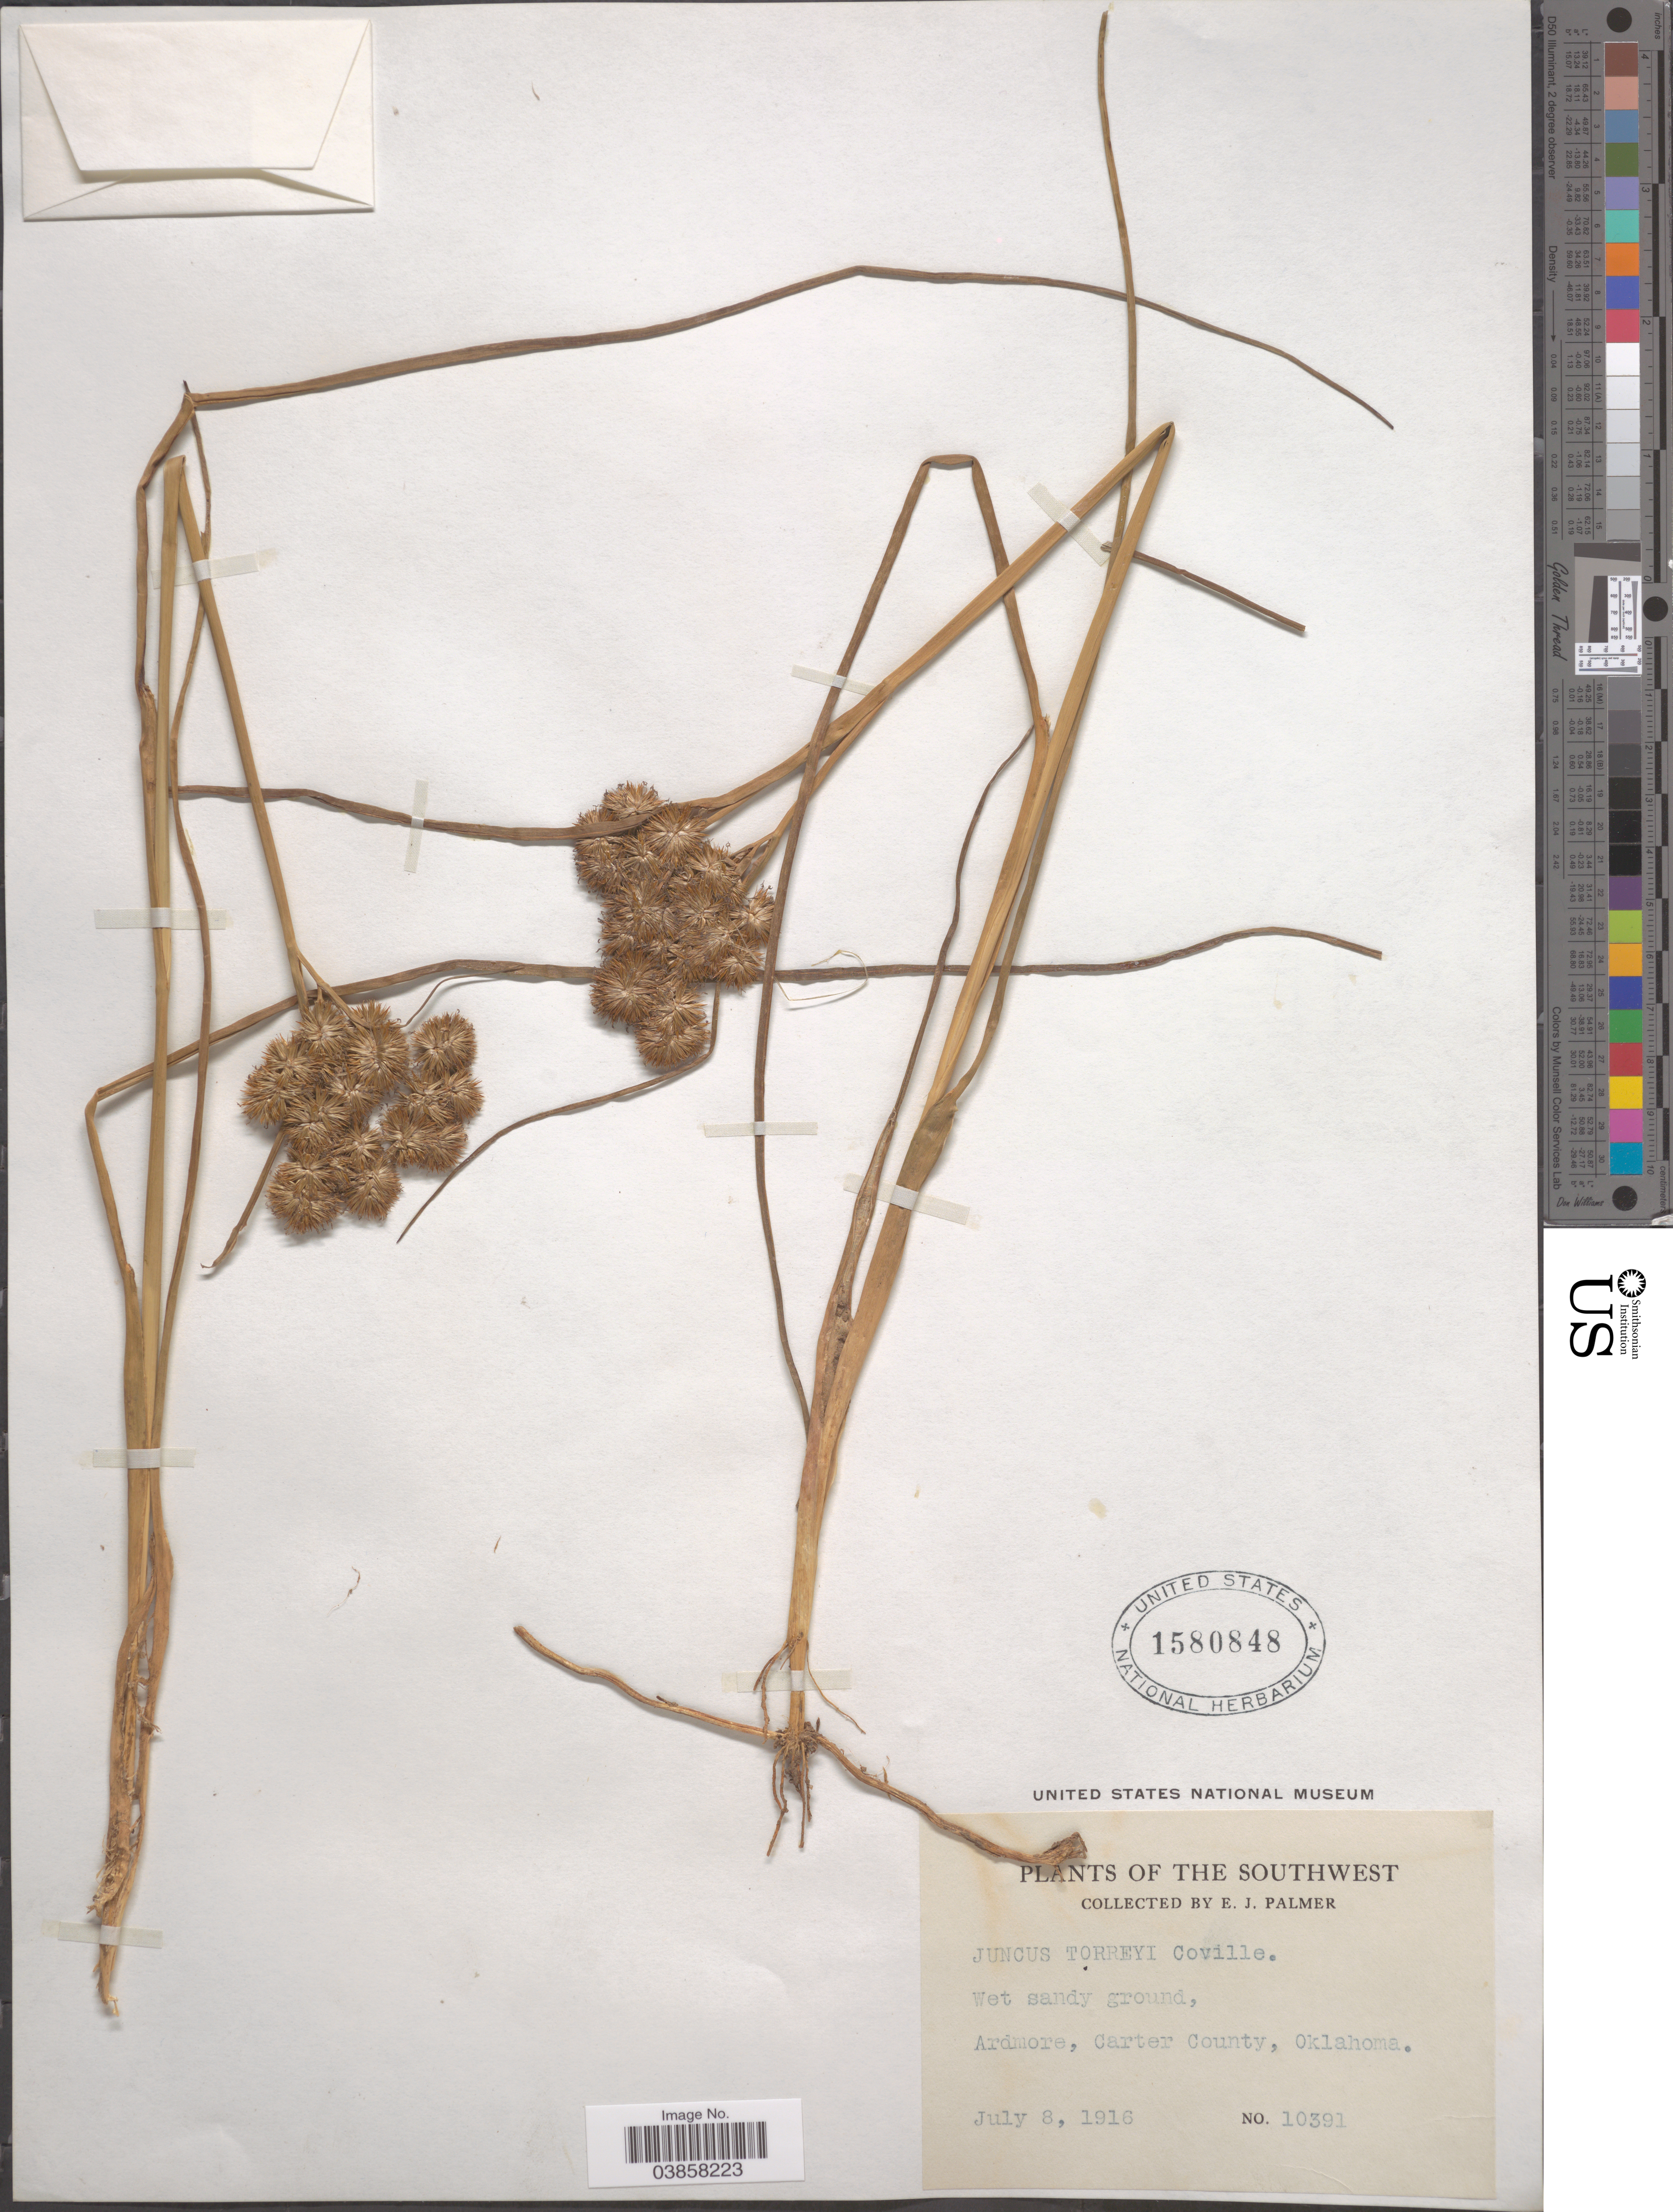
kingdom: Plantae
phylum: Tracheophyta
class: Liliopsida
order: Poales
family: Juncaceae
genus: Juncus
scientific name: Juncus torreyi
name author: Coville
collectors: E. J. Palmer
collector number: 10391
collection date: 1916-07-08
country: United States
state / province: Oklahoma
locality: The Southwest. Ardmore, Carter County.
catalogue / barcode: US 1580848